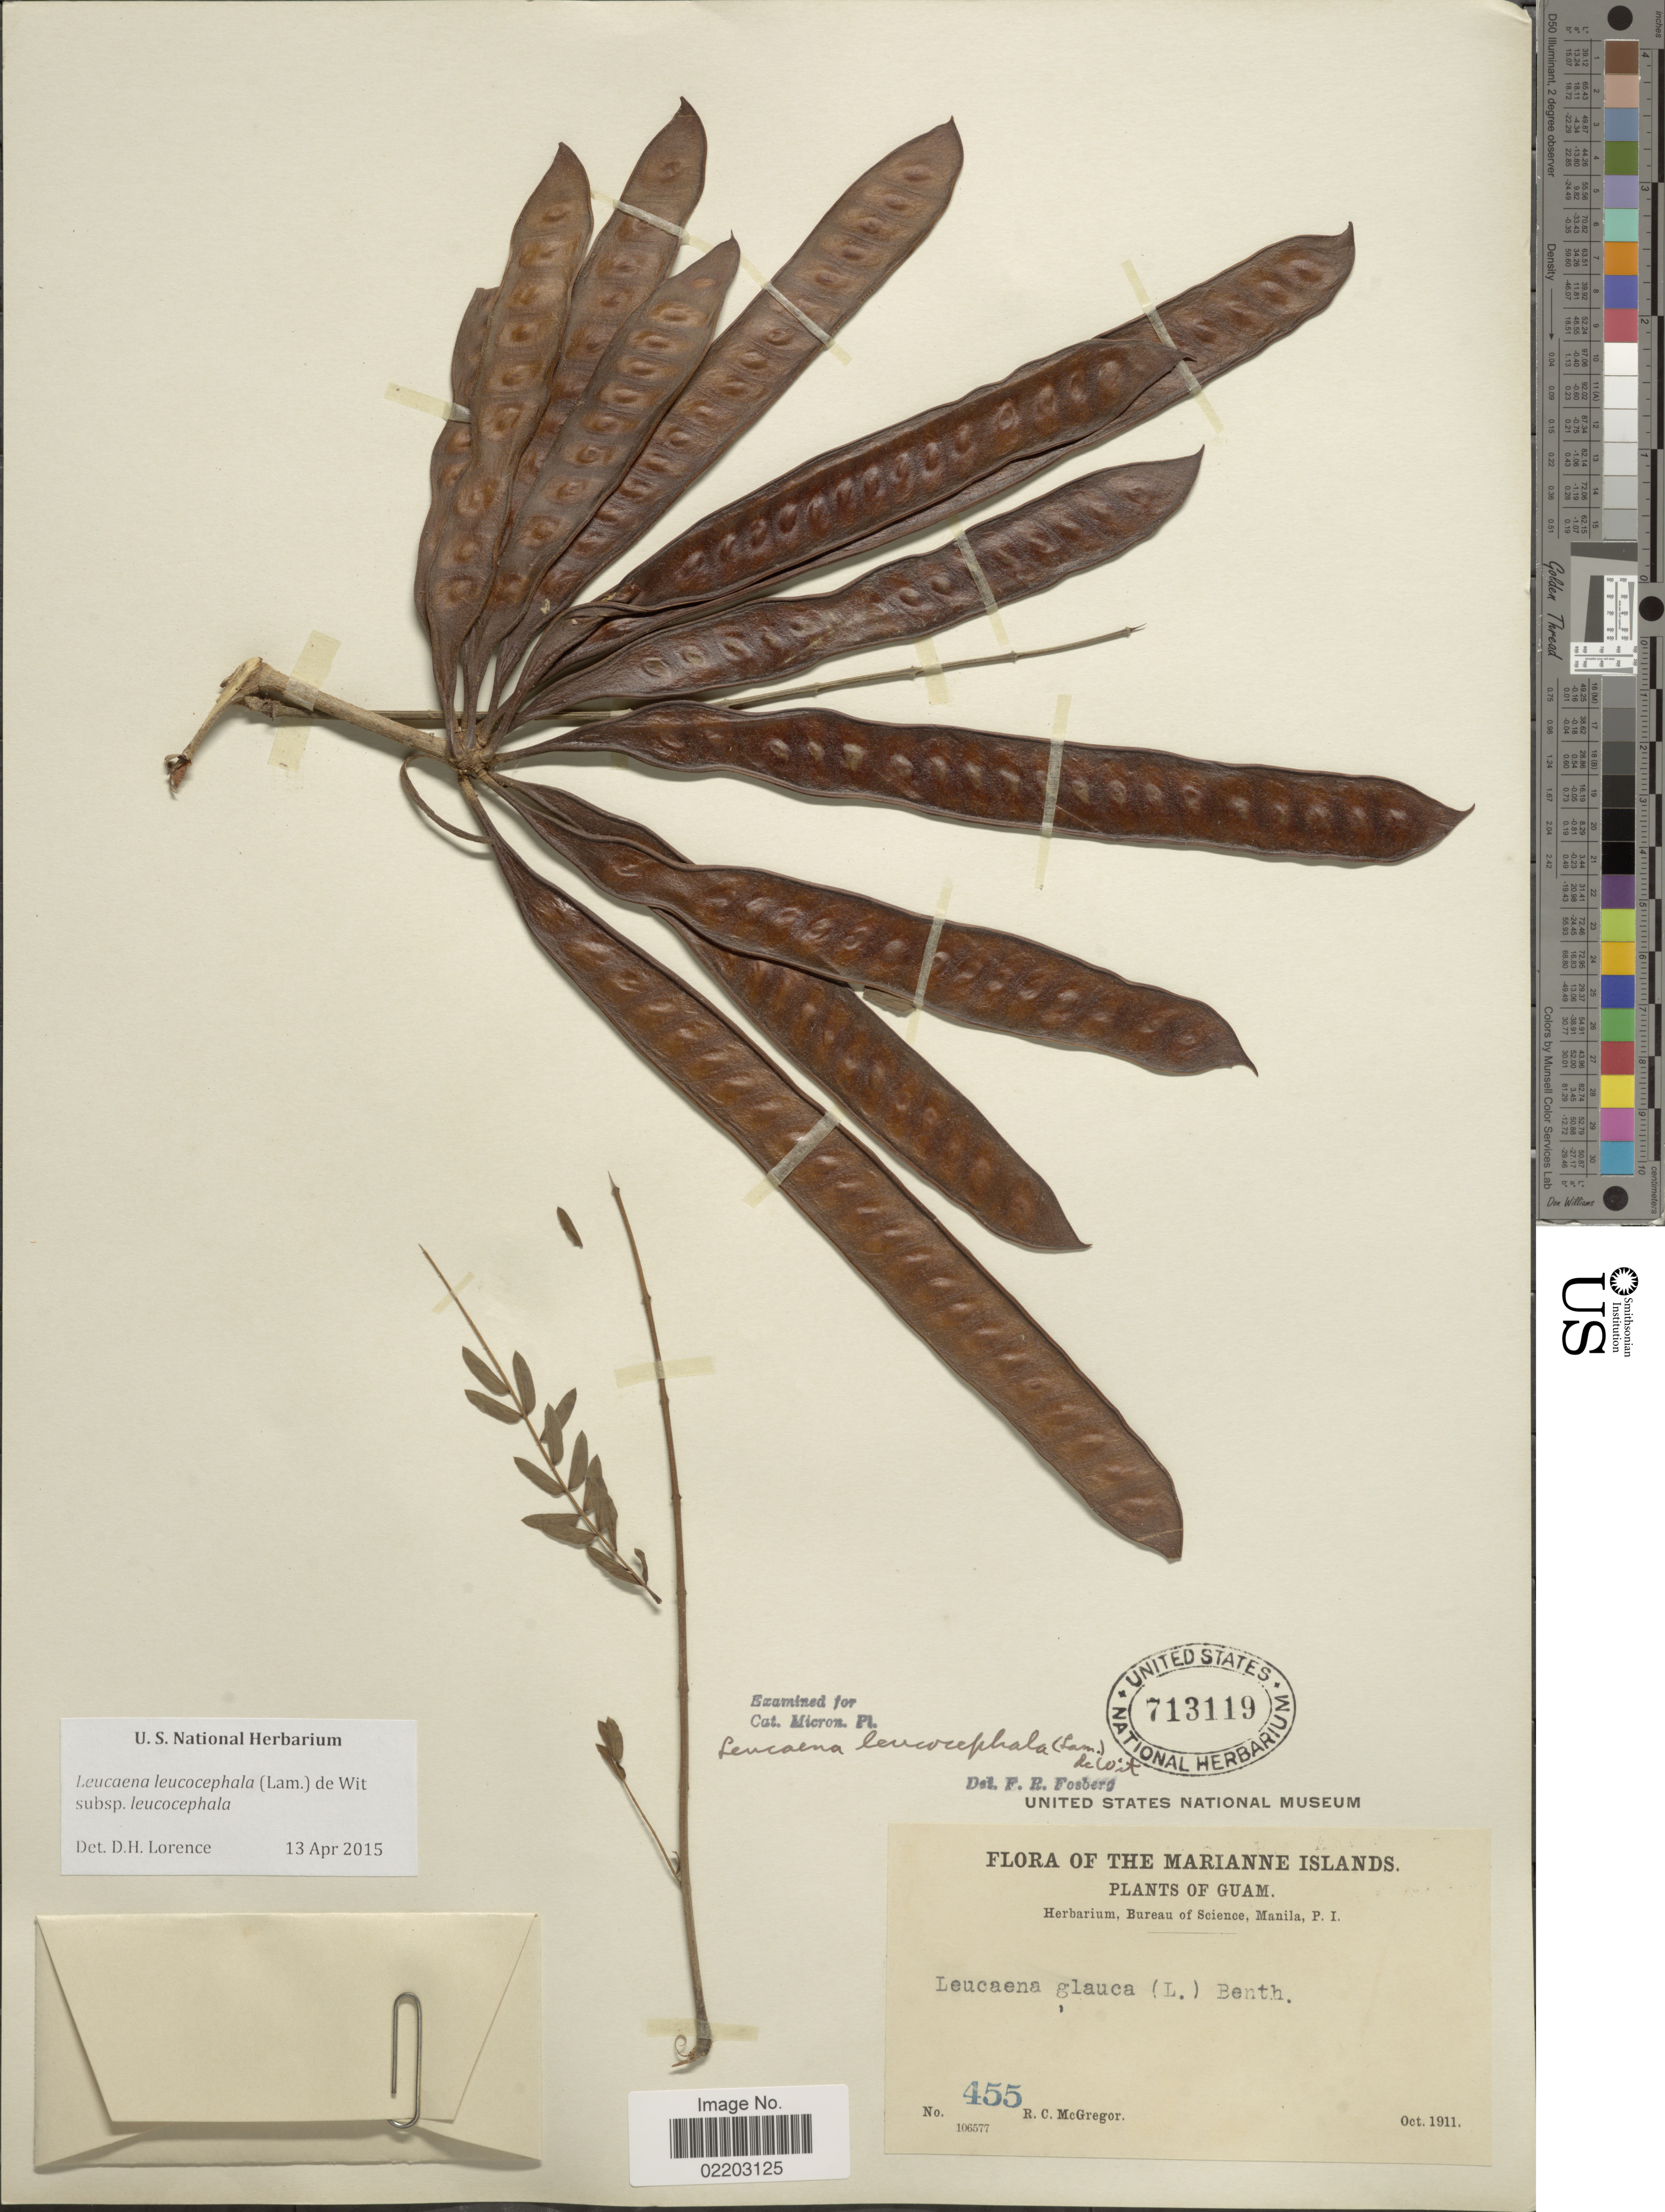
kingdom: Plantae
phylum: Tracheophyta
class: Magnoliopsida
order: Fabales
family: Fabaceae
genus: Leucaena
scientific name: Leucaena leucocephala subsp. leucocephala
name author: (Lam.) de Wit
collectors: R. C. McGregor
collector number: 455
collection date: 1911-10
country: Guam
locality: Marianne Islands, Guam .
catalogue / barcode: US 713119